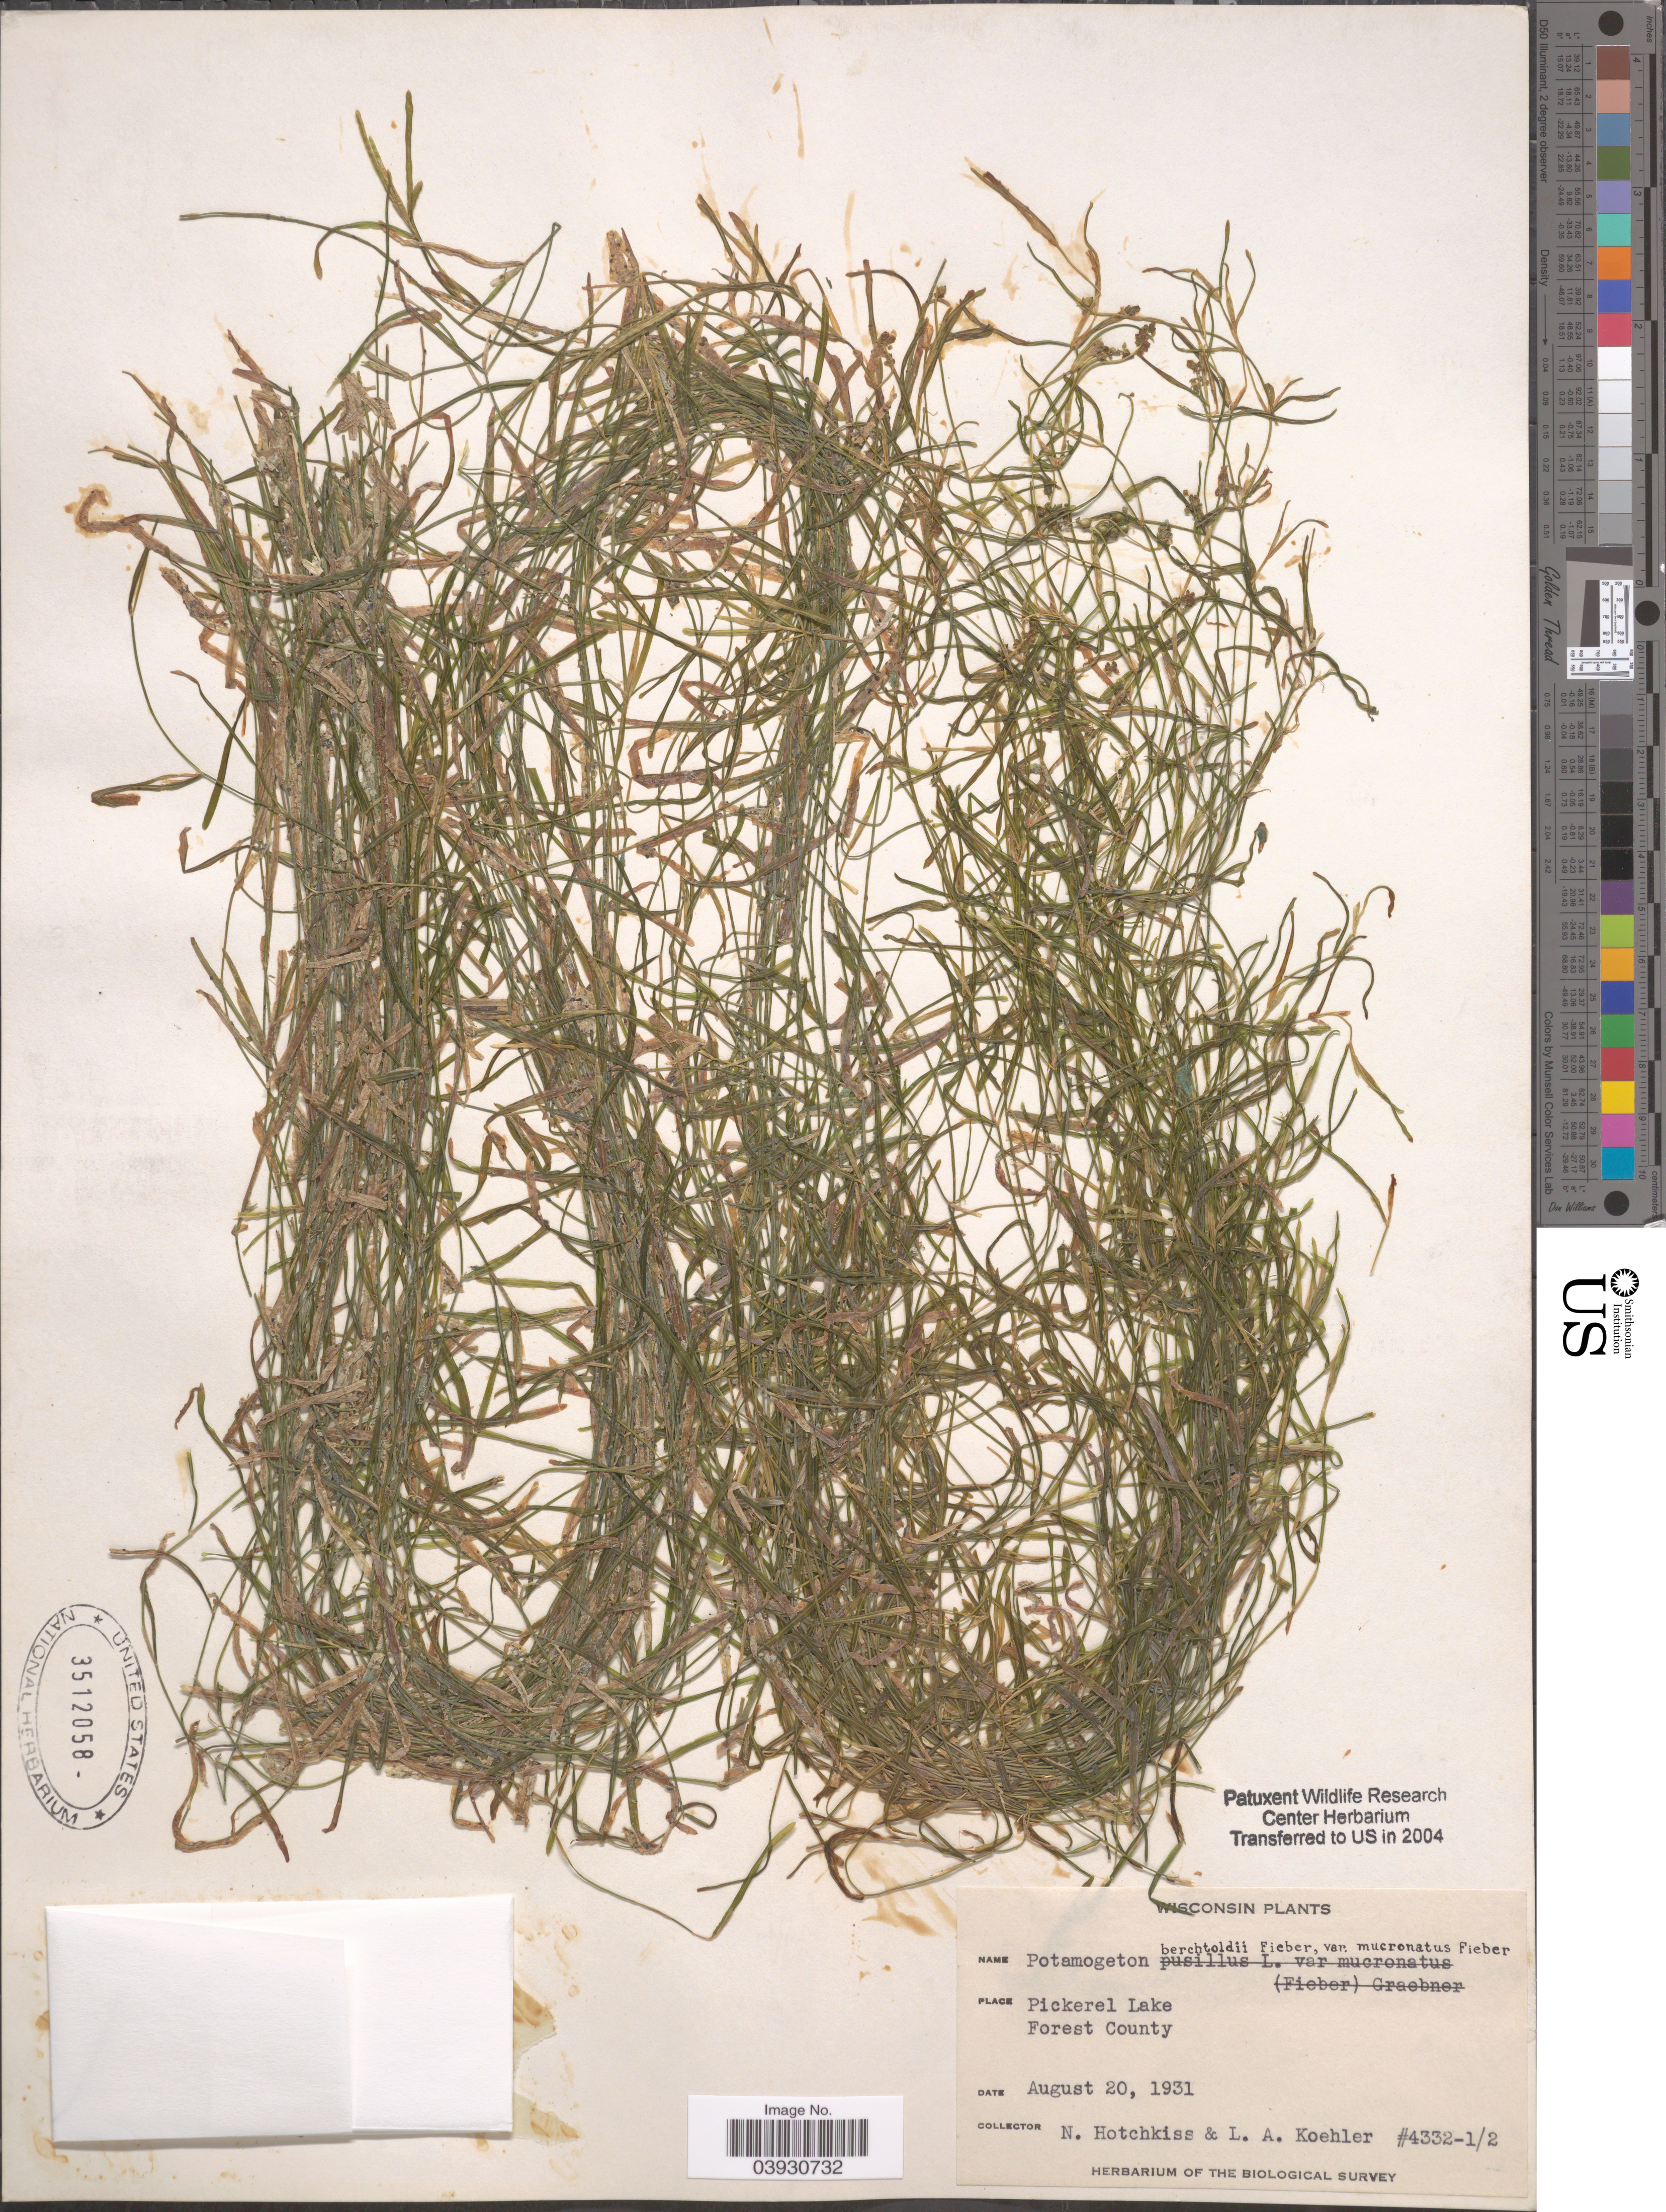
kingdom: Plantae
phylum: Tracheophyta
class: Liliopsida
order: Alismatales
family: Potamogetonaceae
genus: Potamogeton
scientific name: Potamogeton pusillus var. pusillus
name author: L.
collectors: N. Hotchkiss & L. Koehler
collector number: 4332-1/2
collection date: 1931-08-20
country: United States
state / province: Wisconsin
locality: Pickerel Lake. Forest County.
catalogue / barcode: US 3512058